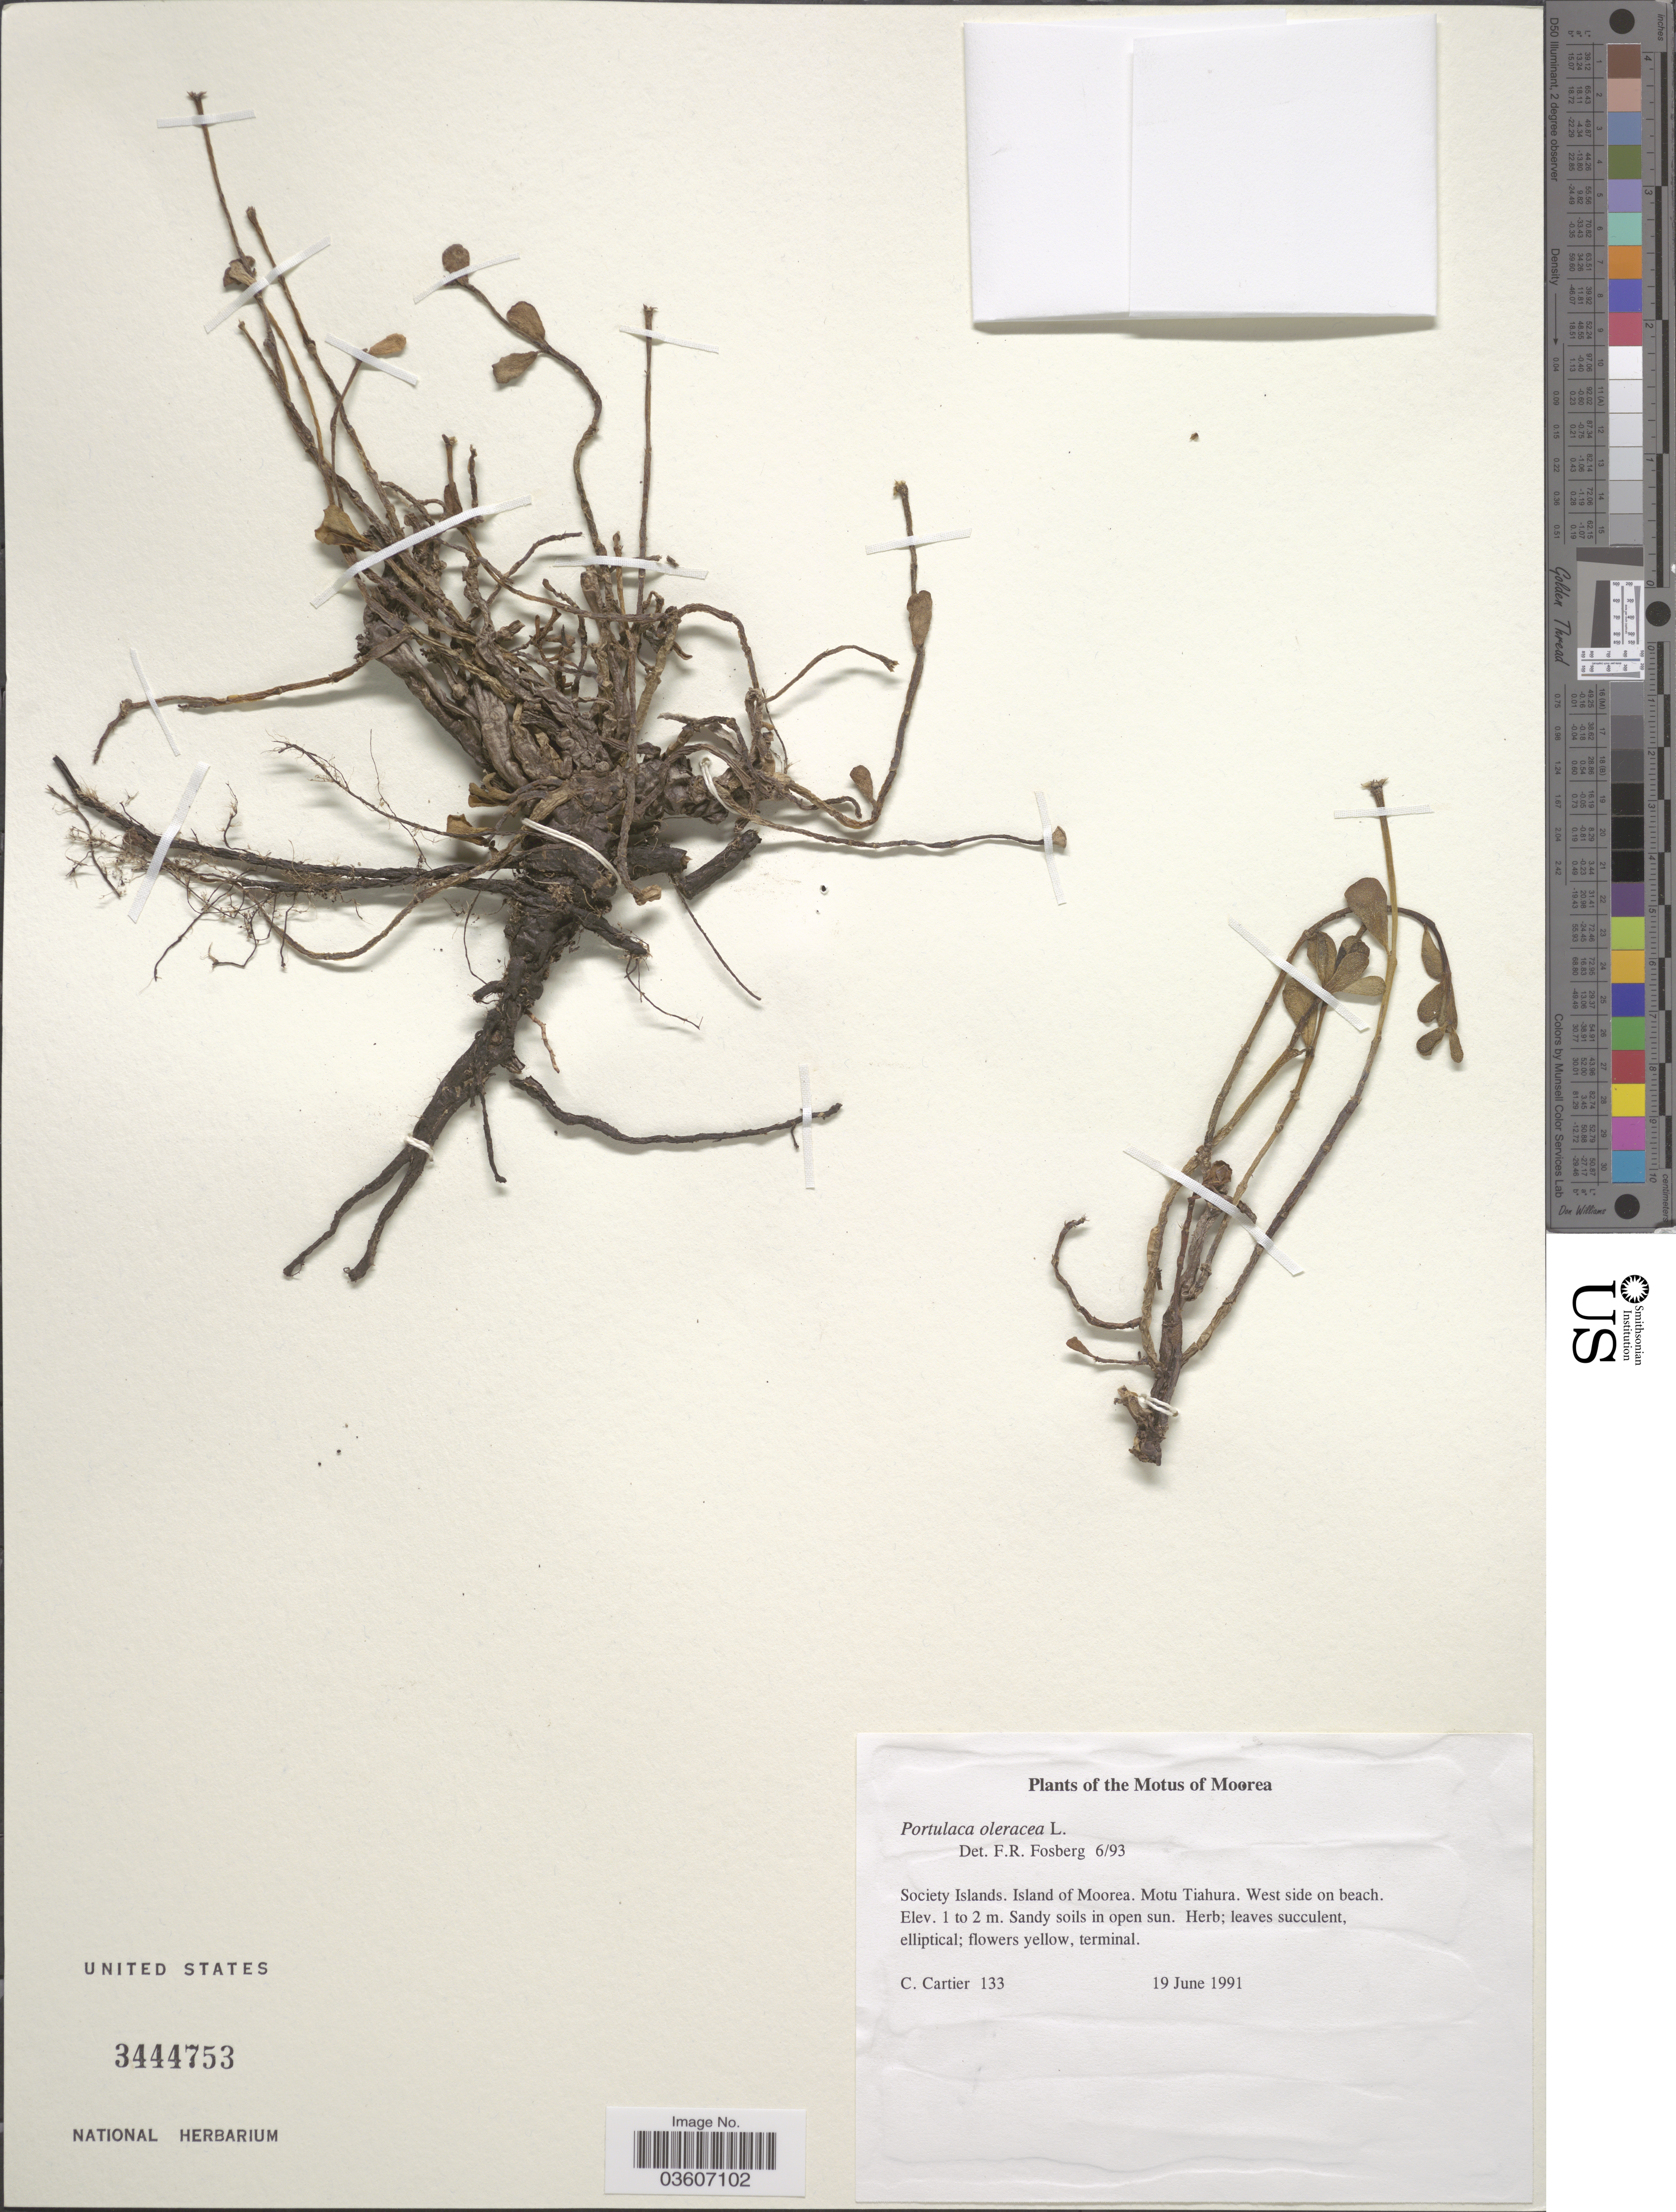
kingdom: Plantae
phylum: Tracheophyta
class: Magnoliopsida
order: Caryophyllales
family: Portulacaceae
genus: Portulaca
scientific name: Portulaca oleracea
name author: L.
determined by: Fosberg, F. R.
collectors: C. Cartier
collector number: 133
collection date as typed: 19 Jun 1991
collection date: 1991-06-19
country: French Polynesia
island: Moorea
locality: West side on beach, Tiahura [Society Is.]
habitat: Sandy soils in open sun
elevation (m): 1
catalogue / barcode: US 3444753